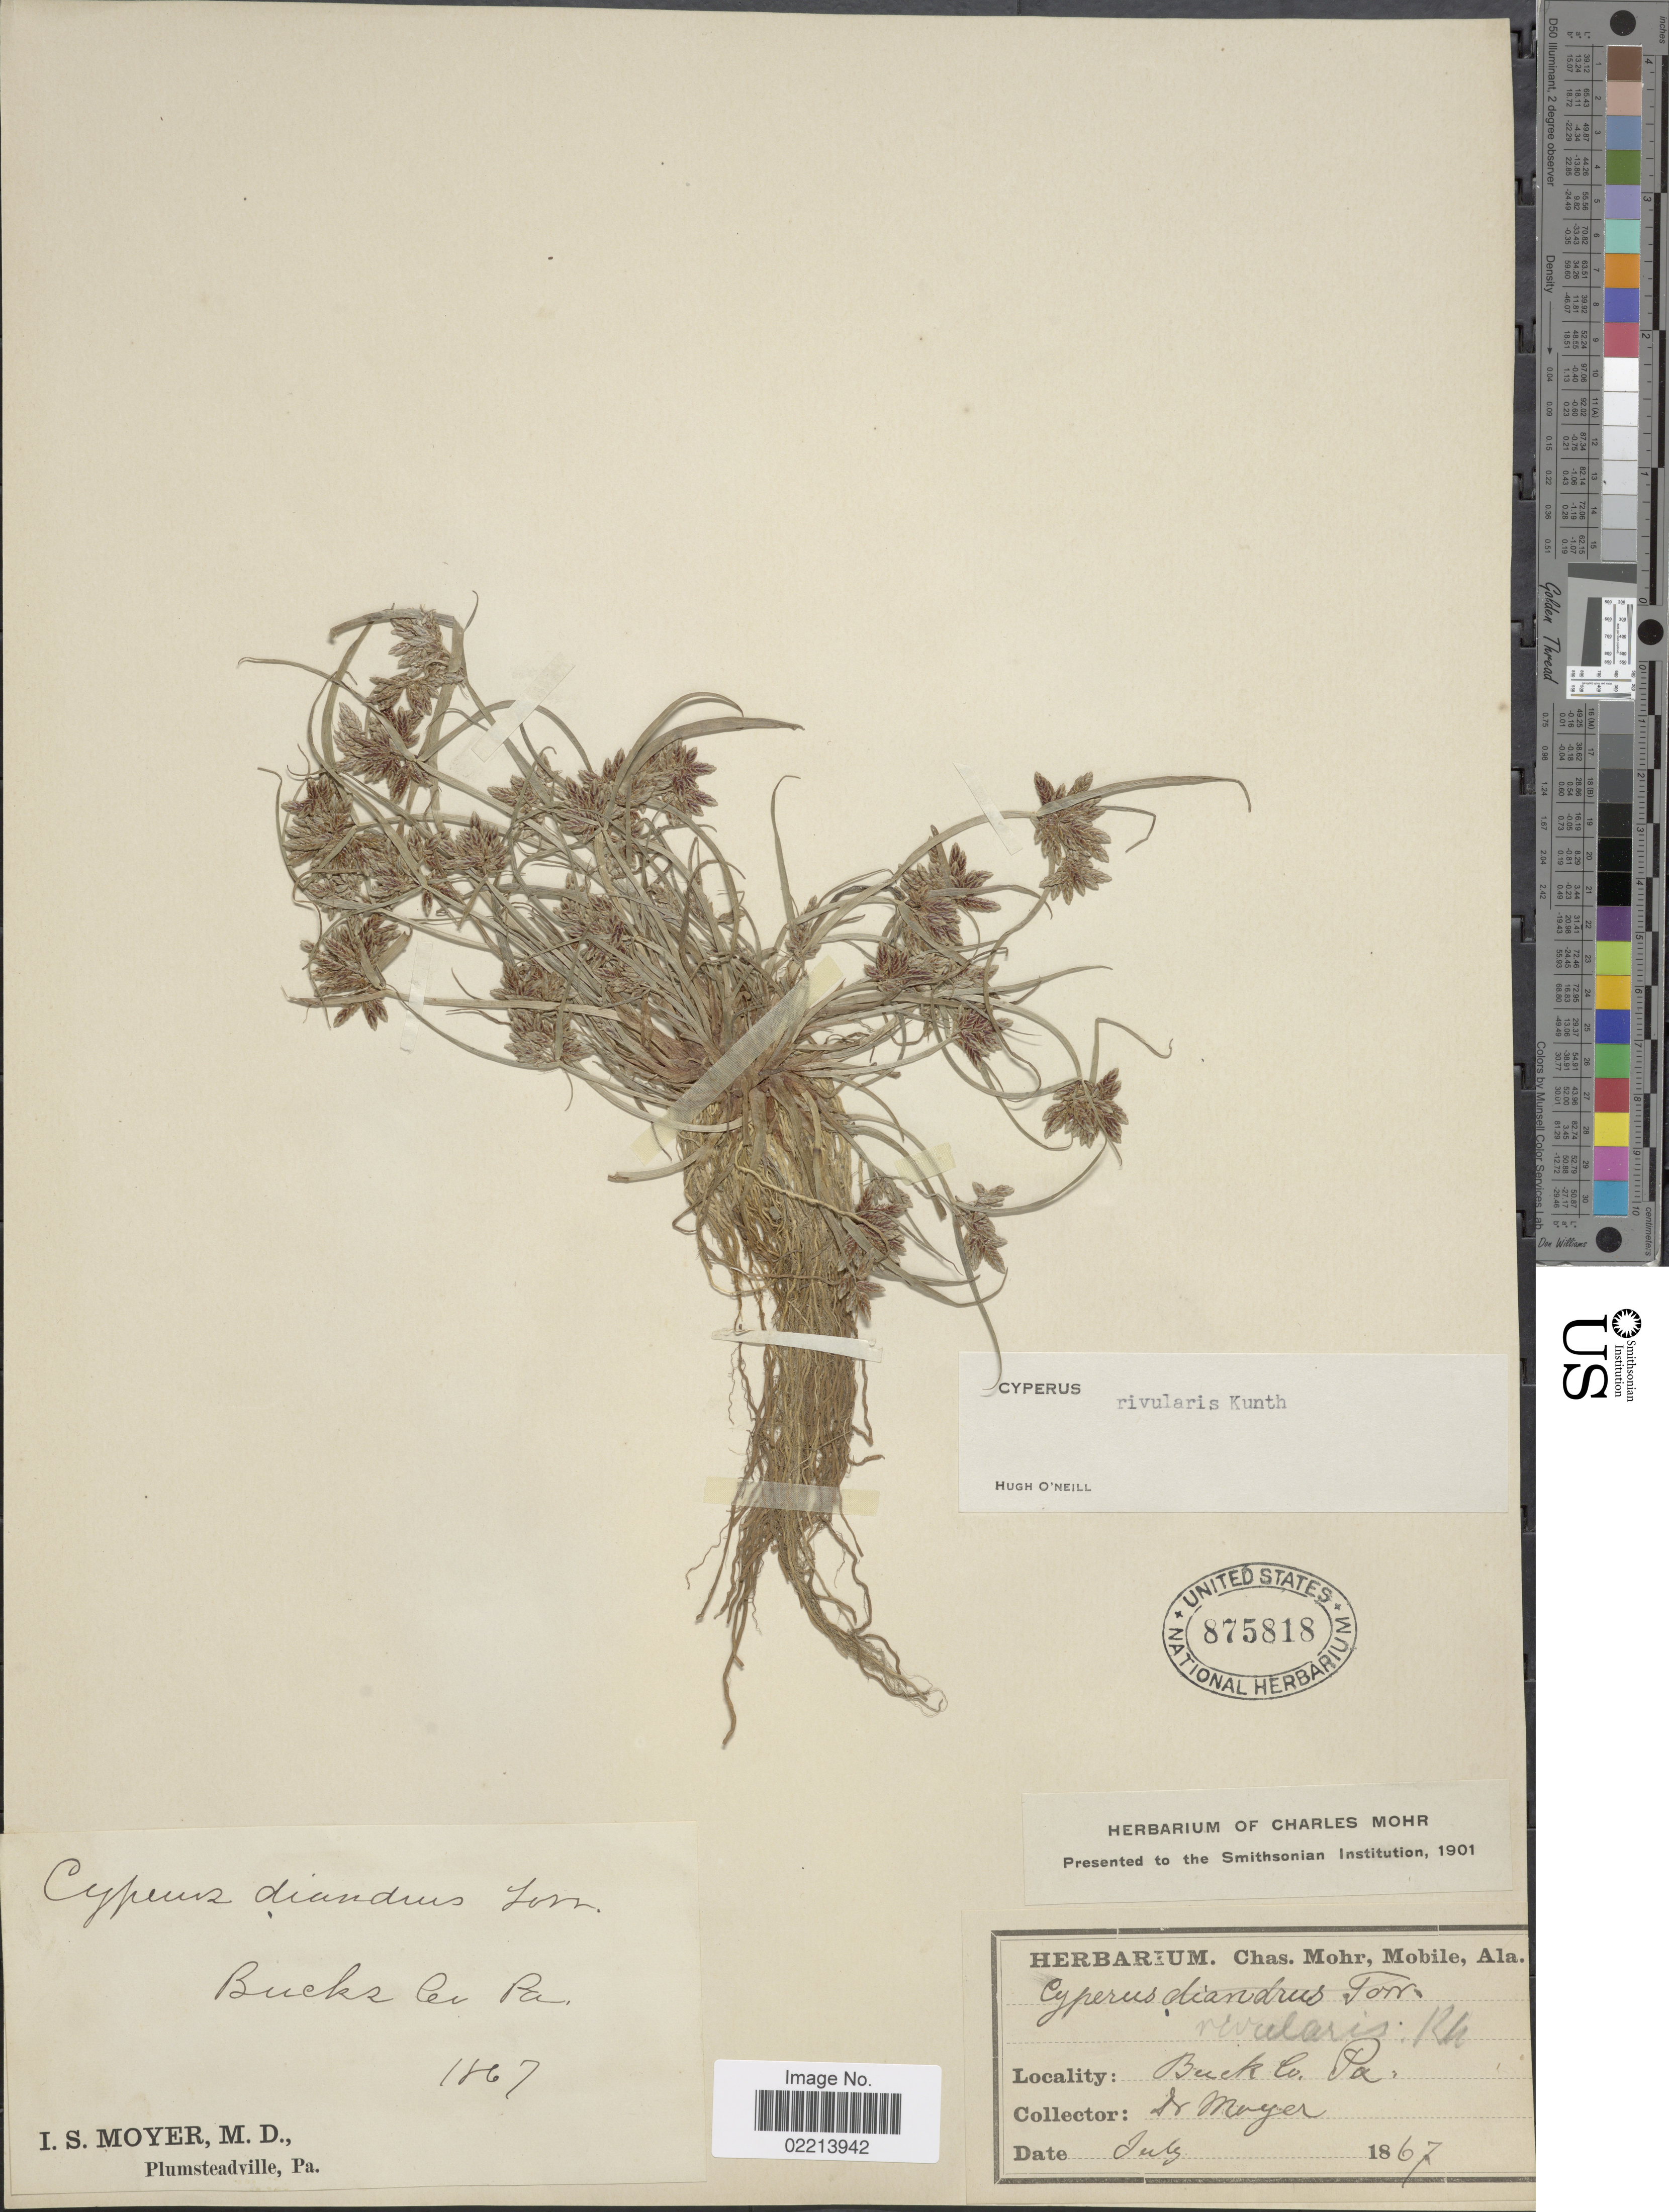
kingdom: Plantae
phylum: Tracheophyta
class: Liliopsida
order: Poales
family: Cyperaceae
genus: Cyperus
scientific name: Cyperus bipartitus Torr.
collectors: I. S. Moyer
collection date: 1867-07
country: United States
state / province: Pennsylvania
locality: Bucks Co. Pa.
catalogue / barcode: US 875818